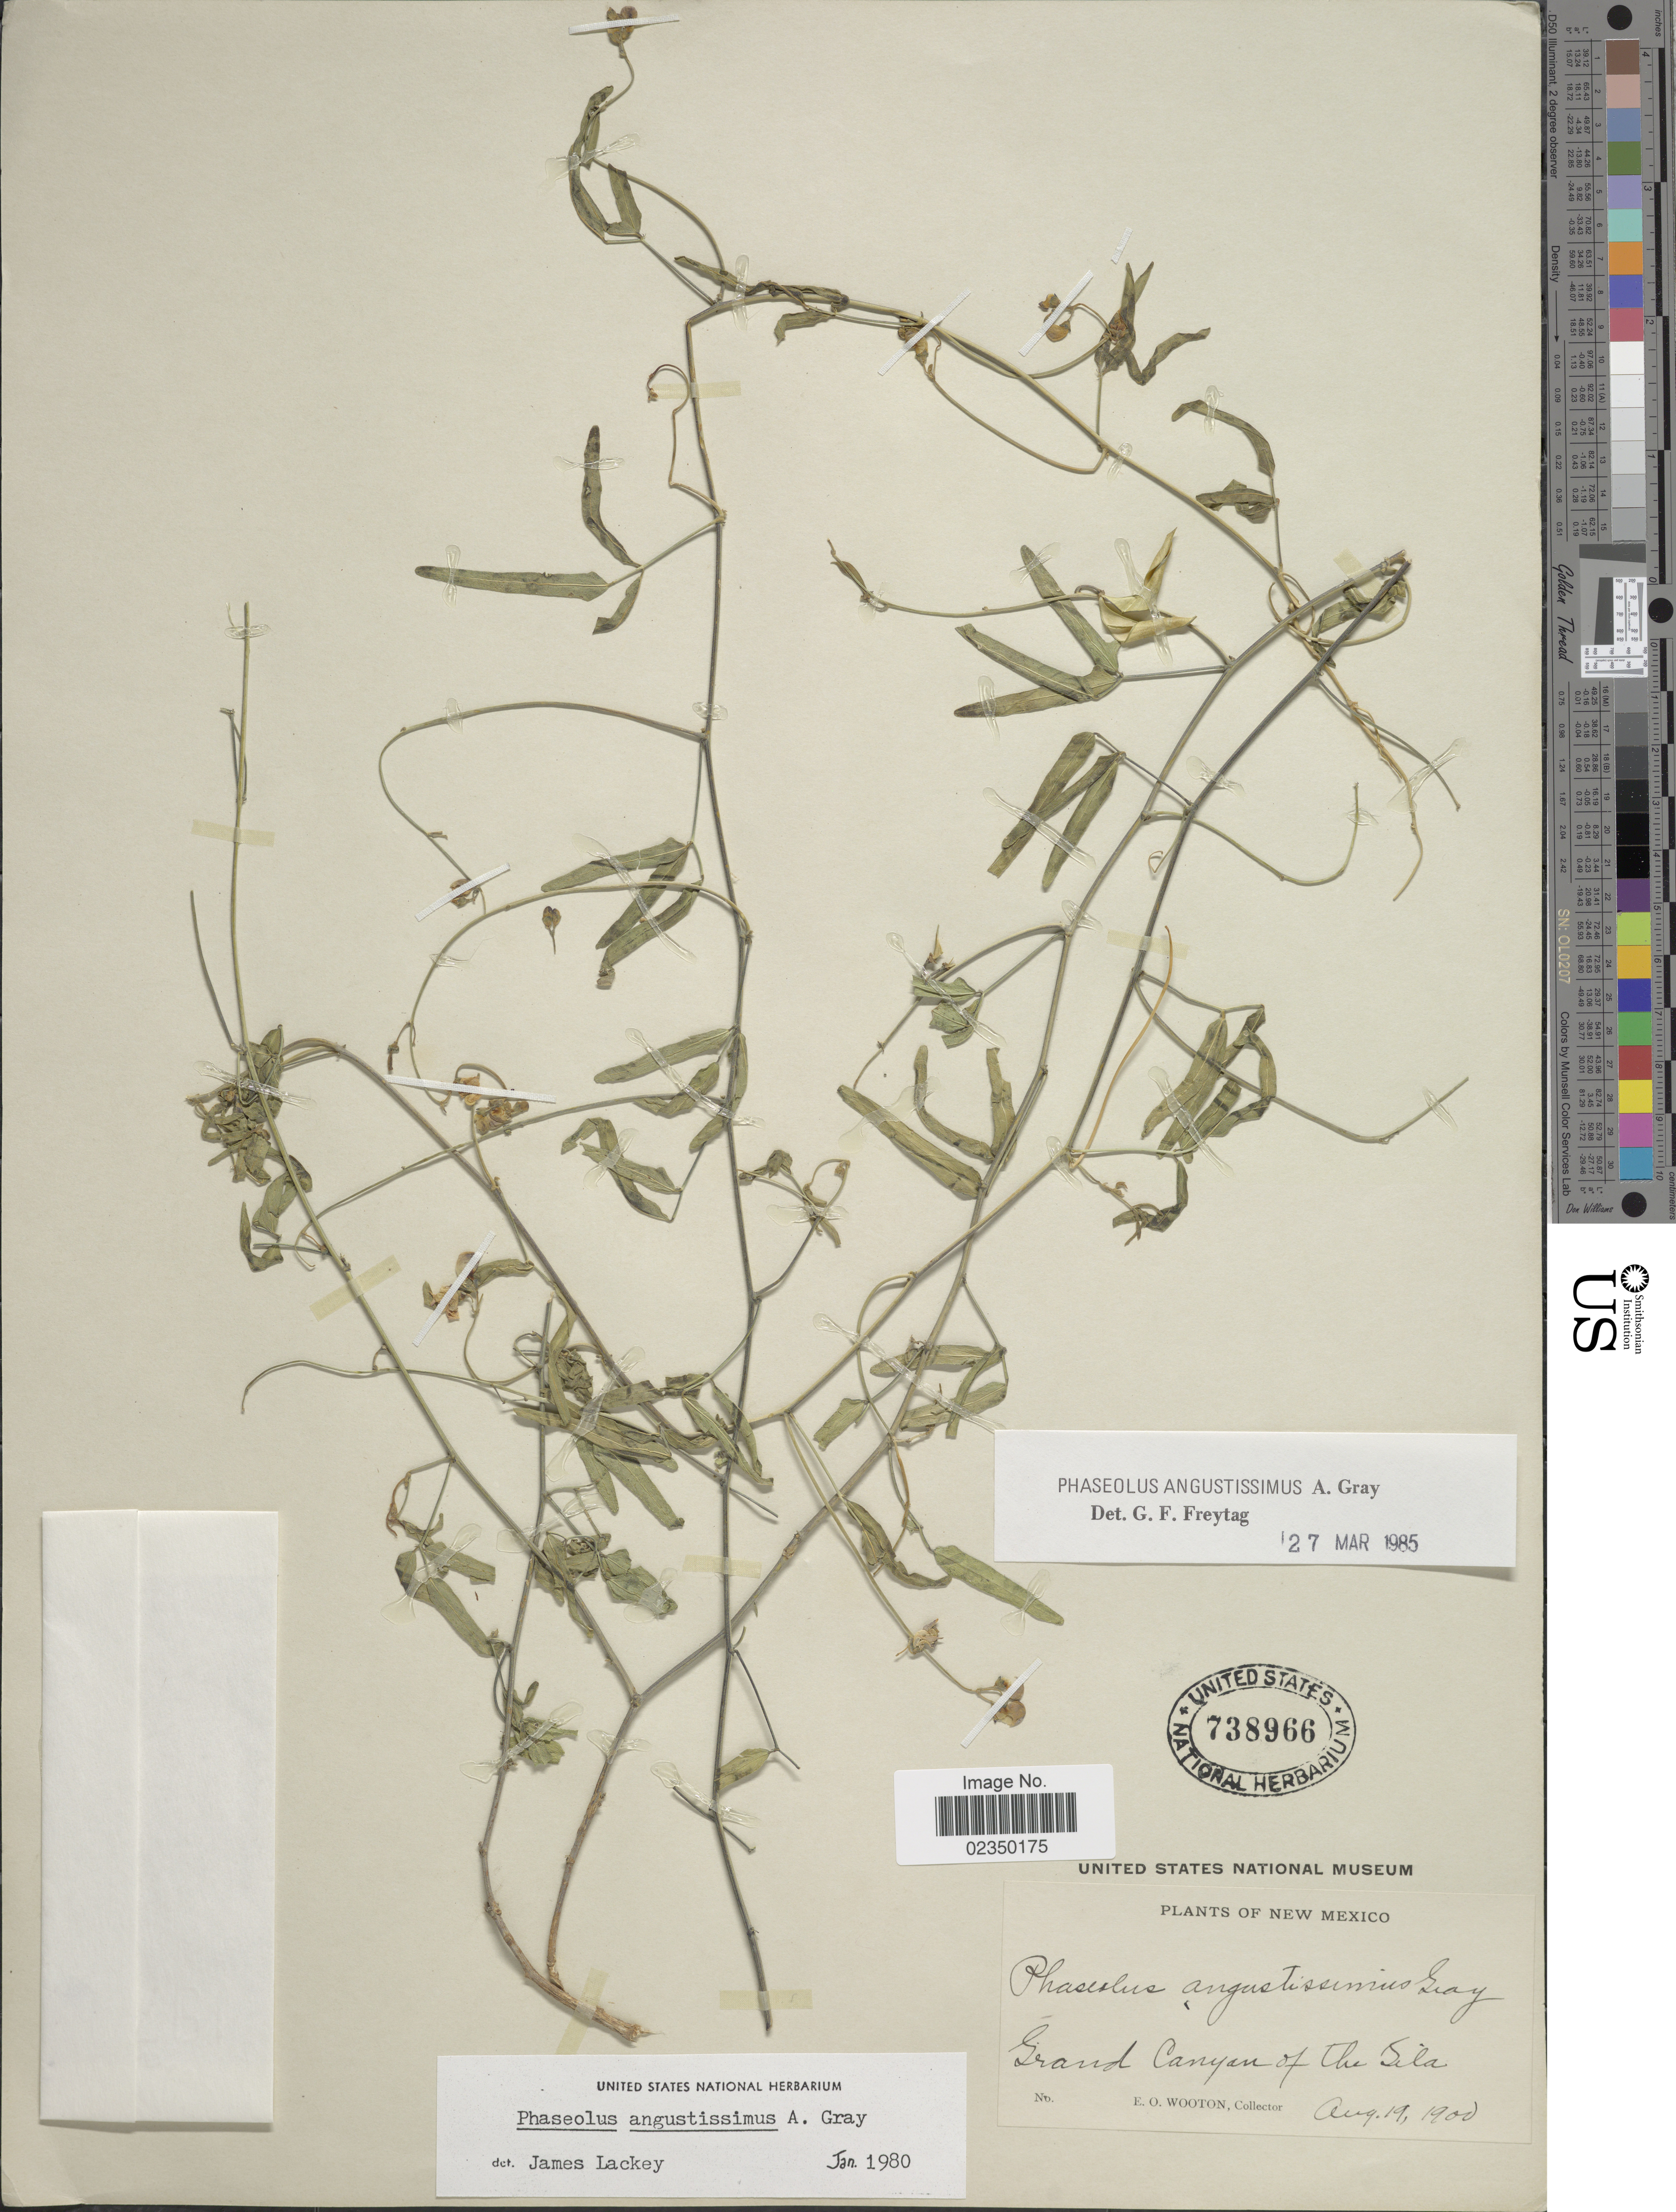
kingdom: Plantae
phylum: Tracheophyta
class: Magnoliopsida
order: Fabales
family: Fabaceae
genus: Phaseolus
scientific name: Phaseolus angustissimus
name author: A. Gray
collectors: E. O. Wooton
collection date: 1900-08-19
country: United States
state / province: New Mexico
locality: Grand Canyon of the Gila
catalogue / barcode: US 738966